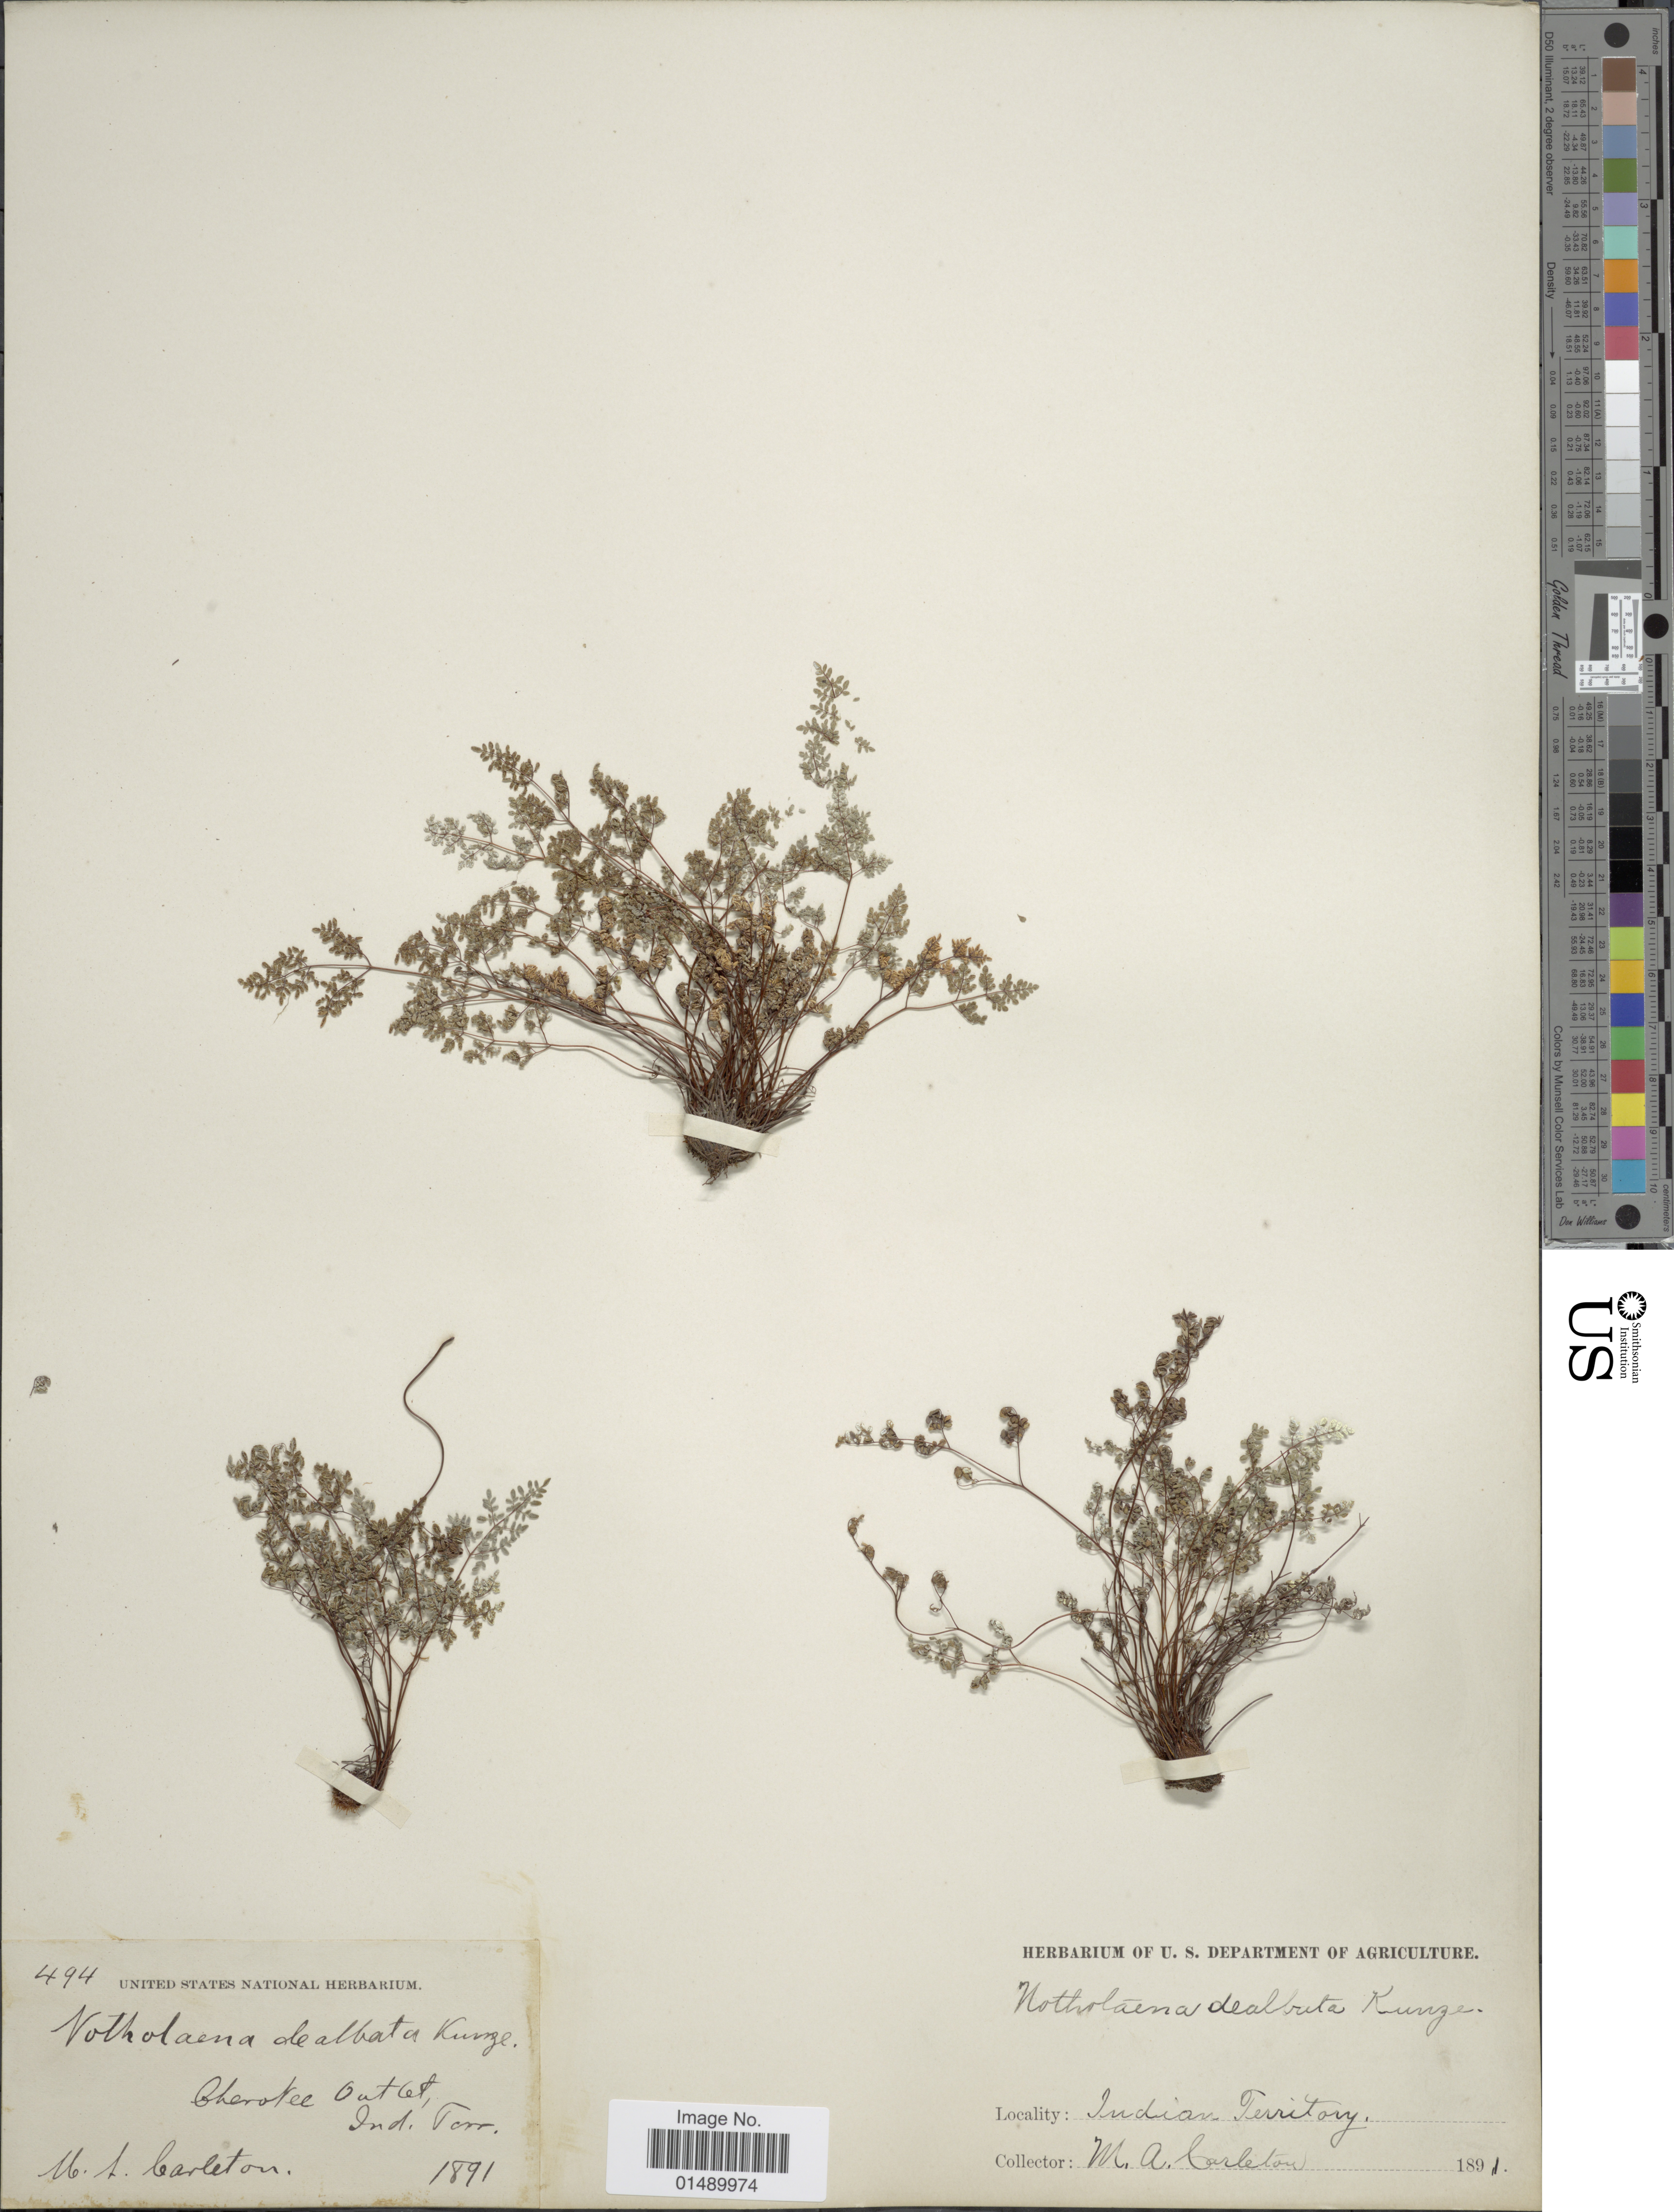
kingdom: Plantae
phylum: Tracheophyta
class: Polypodiopsida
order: Polypodiales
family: Pteridaceae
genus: Argyrochosma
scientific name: Argyrochosma dealbata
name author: (Pursh) Windham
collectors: M. A. Carleton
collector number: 494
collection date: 1891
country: United States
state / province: Oklahoma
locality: Cherokee Outlet, Indian Territory.